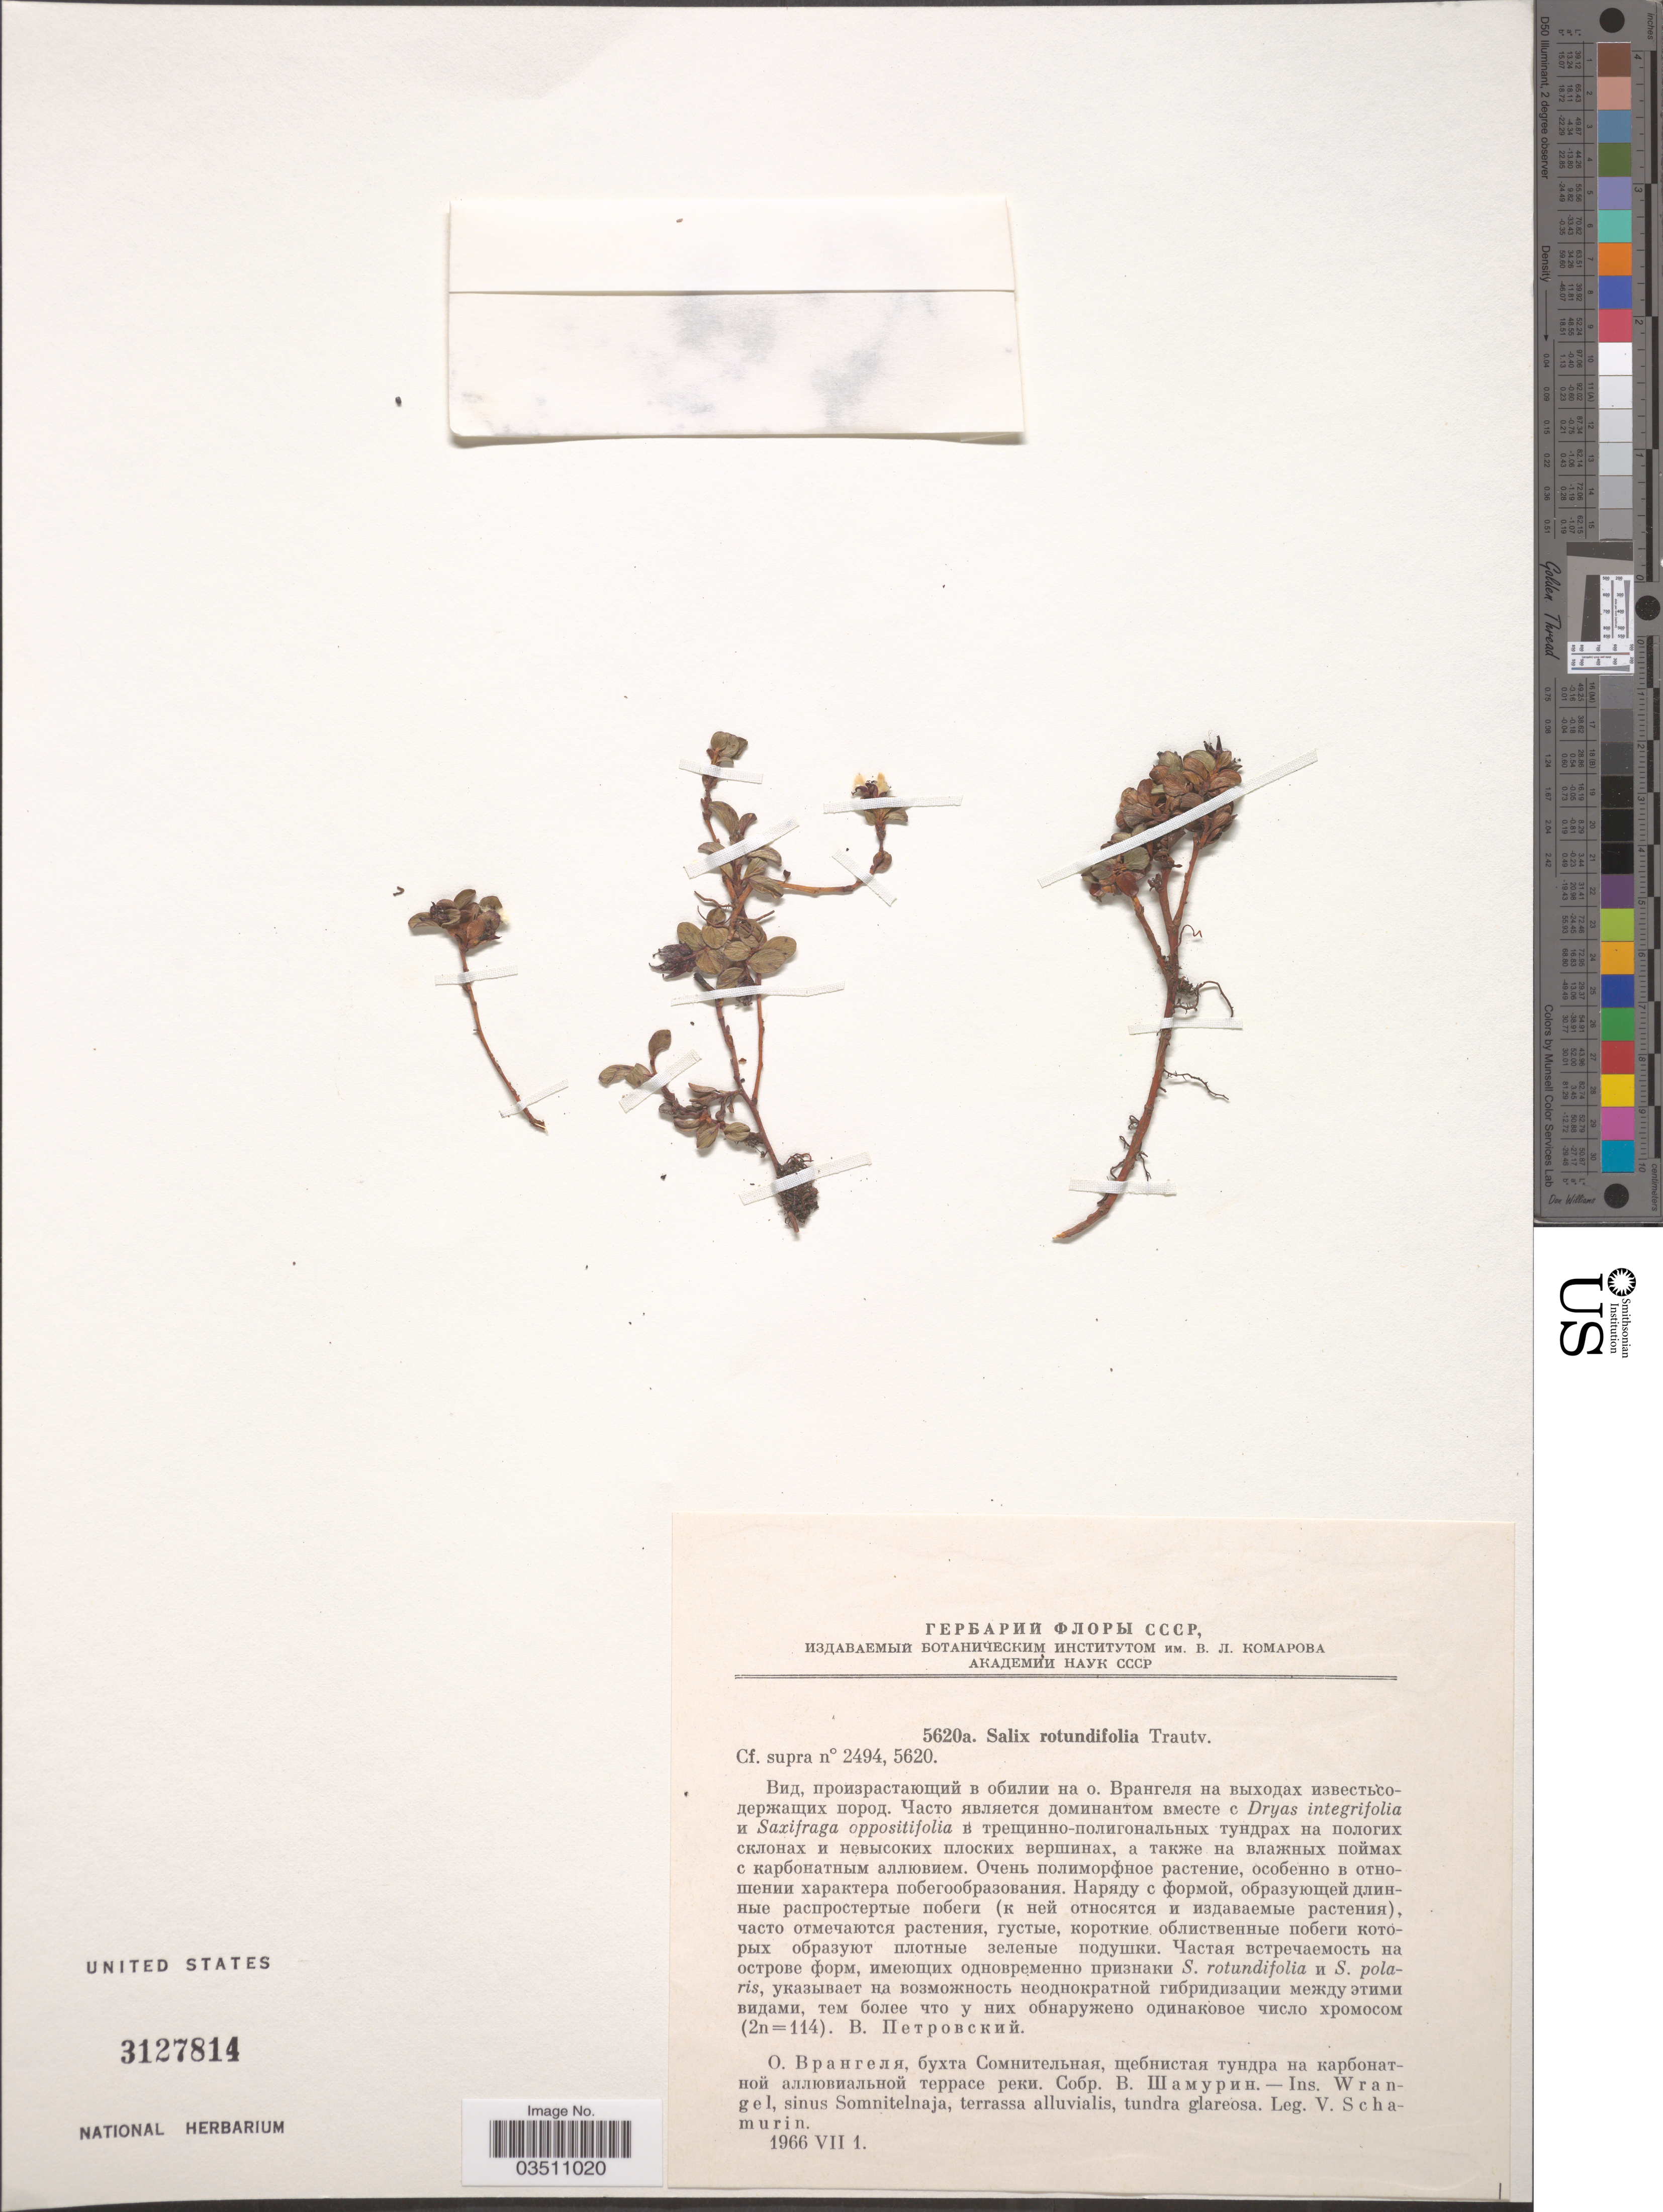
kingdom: Plantae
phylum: Tracheophyta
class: Magnoliopsida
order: Malpighiales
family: Salicaceae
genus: Salix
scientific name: Salix rotundifolia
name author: Trautv.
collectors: V. Schamurin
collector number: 5620a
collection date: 1966-07-01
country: Russian Federation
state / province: Chukotka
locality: Insula Wrangel, sinus Somnitelnaja, terrassa alluvialis.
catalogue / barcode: US 3127814